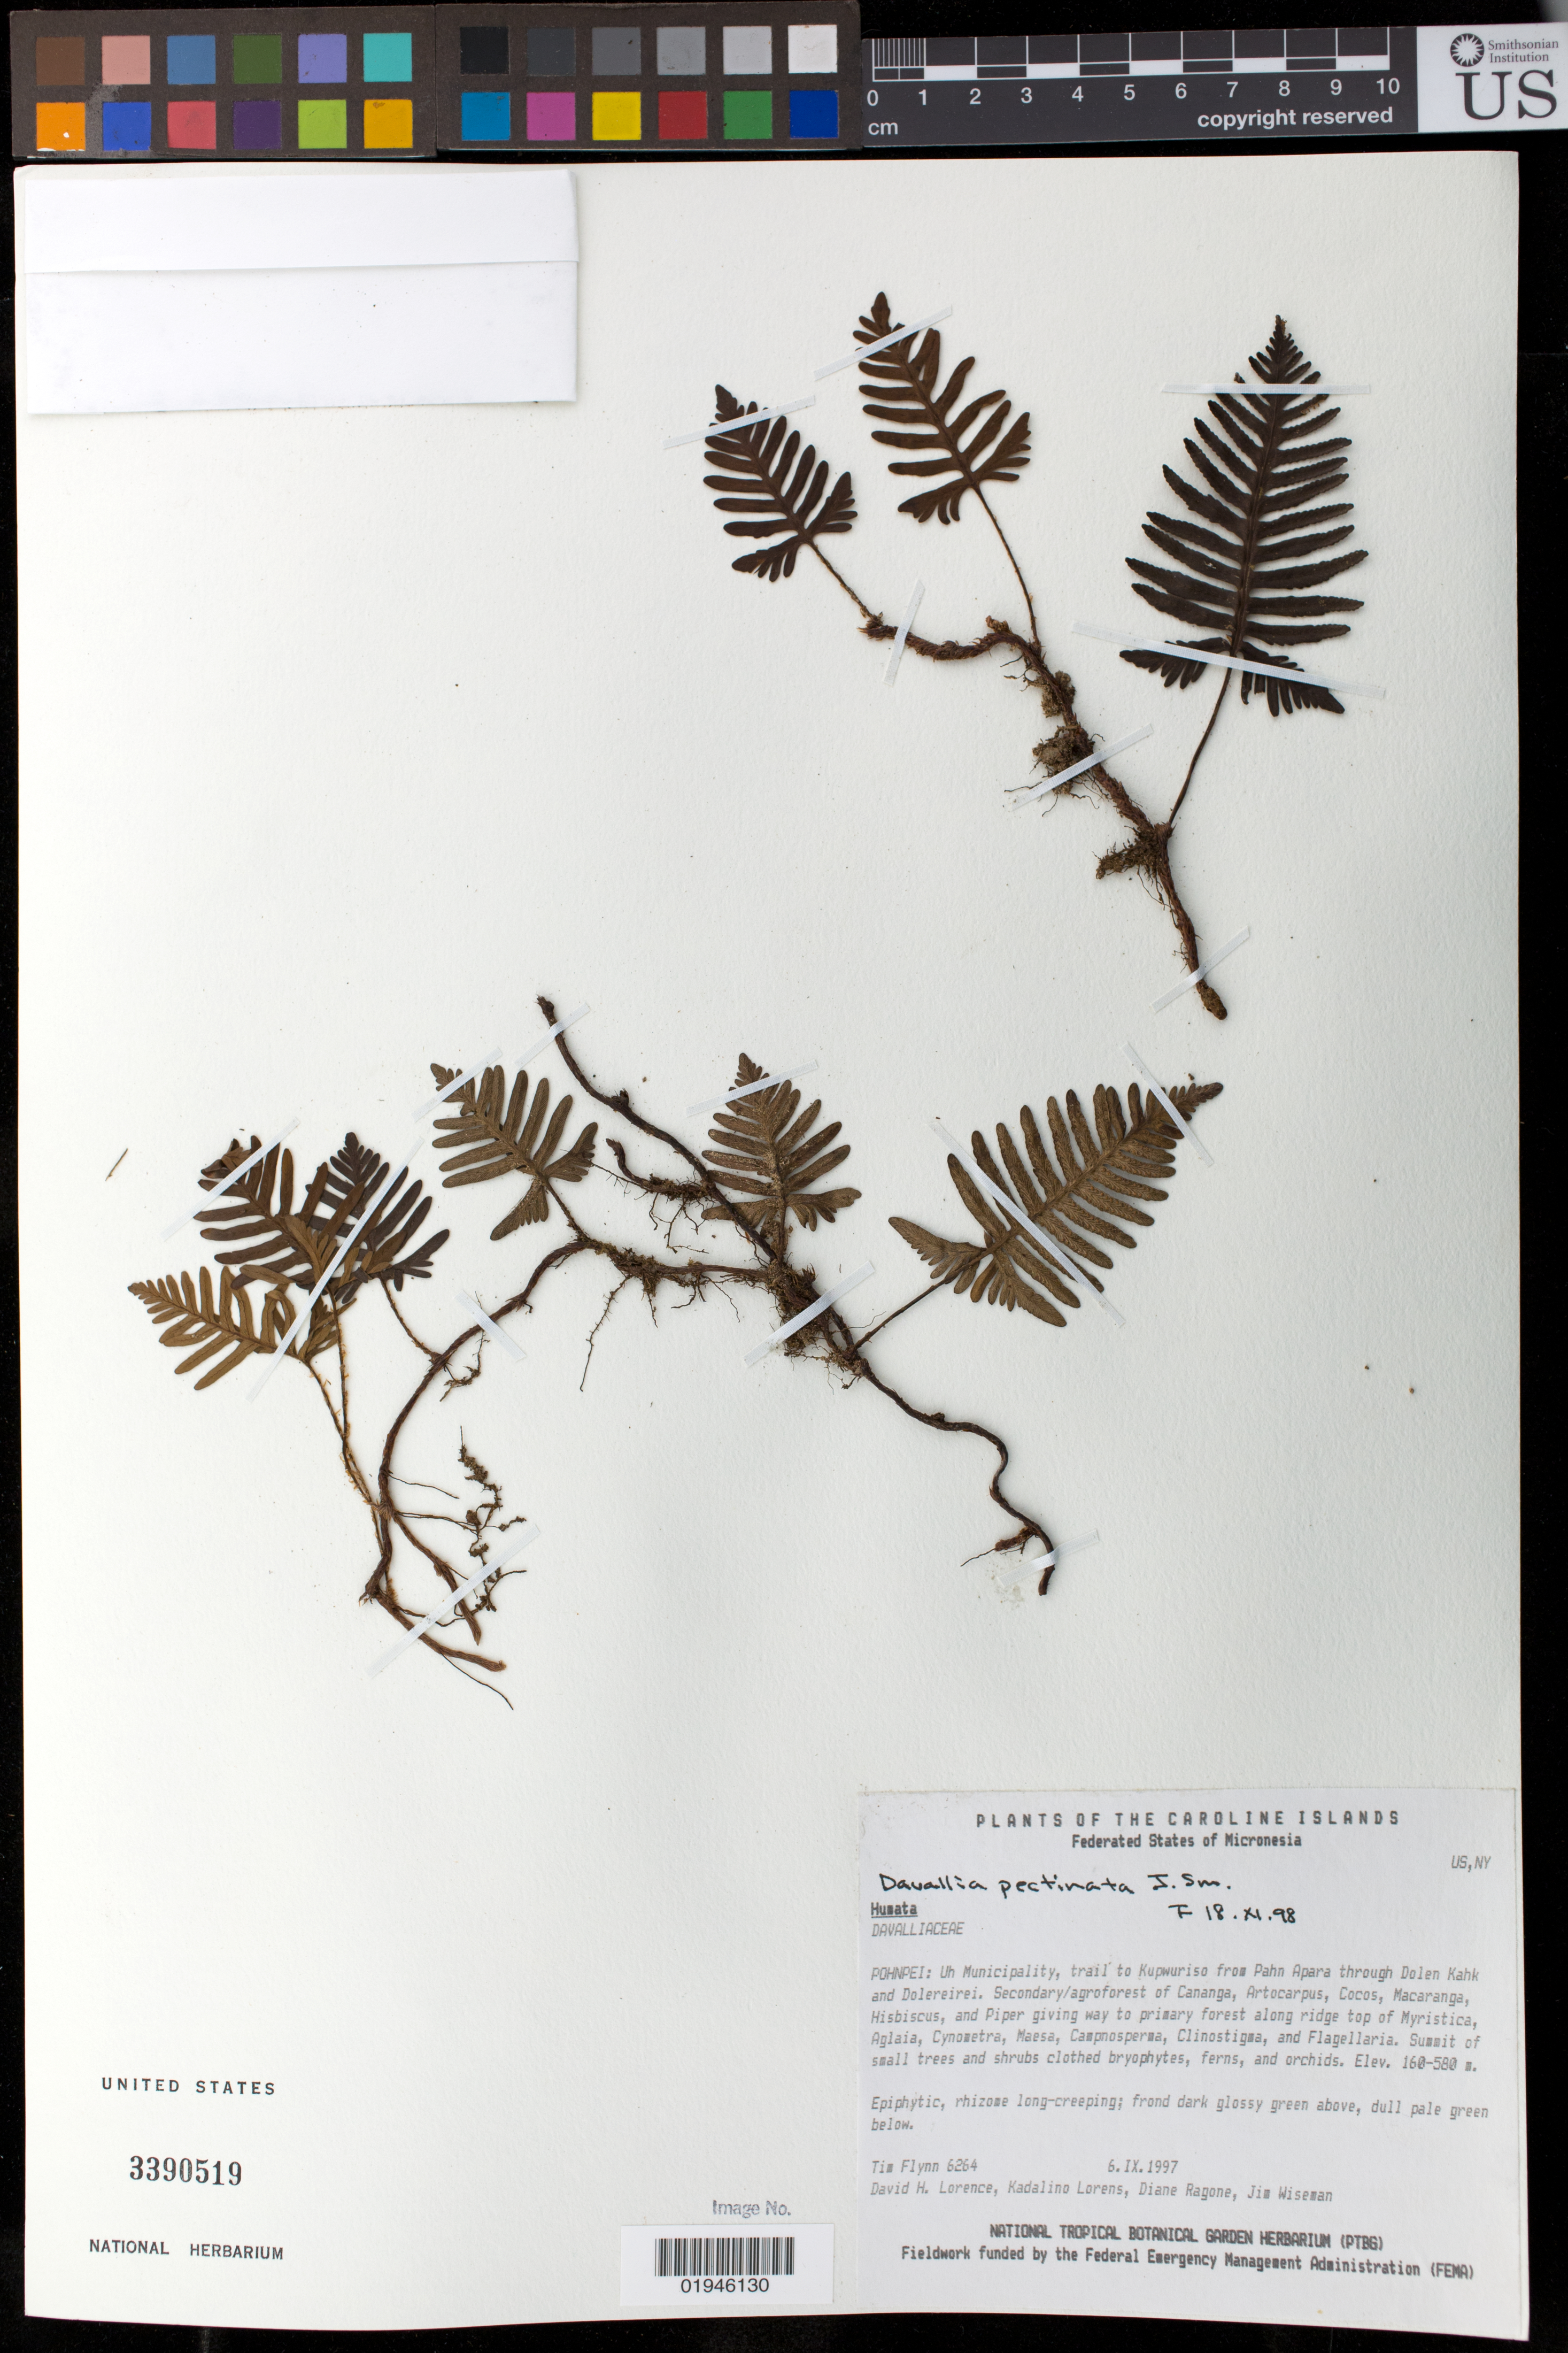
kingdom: Plantae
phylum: Tracheophyta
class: Polypodiopsida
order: Polypodiales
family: Davalliaceae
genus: Davallia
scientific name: Davallia pectinata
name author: Sm.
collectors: T. W. Flynn, D. Lorence, K. Lorens, D. Ragone & J. Wiseman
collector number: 6264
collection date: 1997-09-06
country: Micronesia, Federated States of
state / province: Pohnpei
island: Pohnpei [Ponape]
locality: Uh Municipality, trail to Kupwuriso from Pahn Apara through Dolen Kahk and Dolereirei.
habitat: Secondary/agroforest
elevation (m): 160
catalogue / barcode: US 3390519